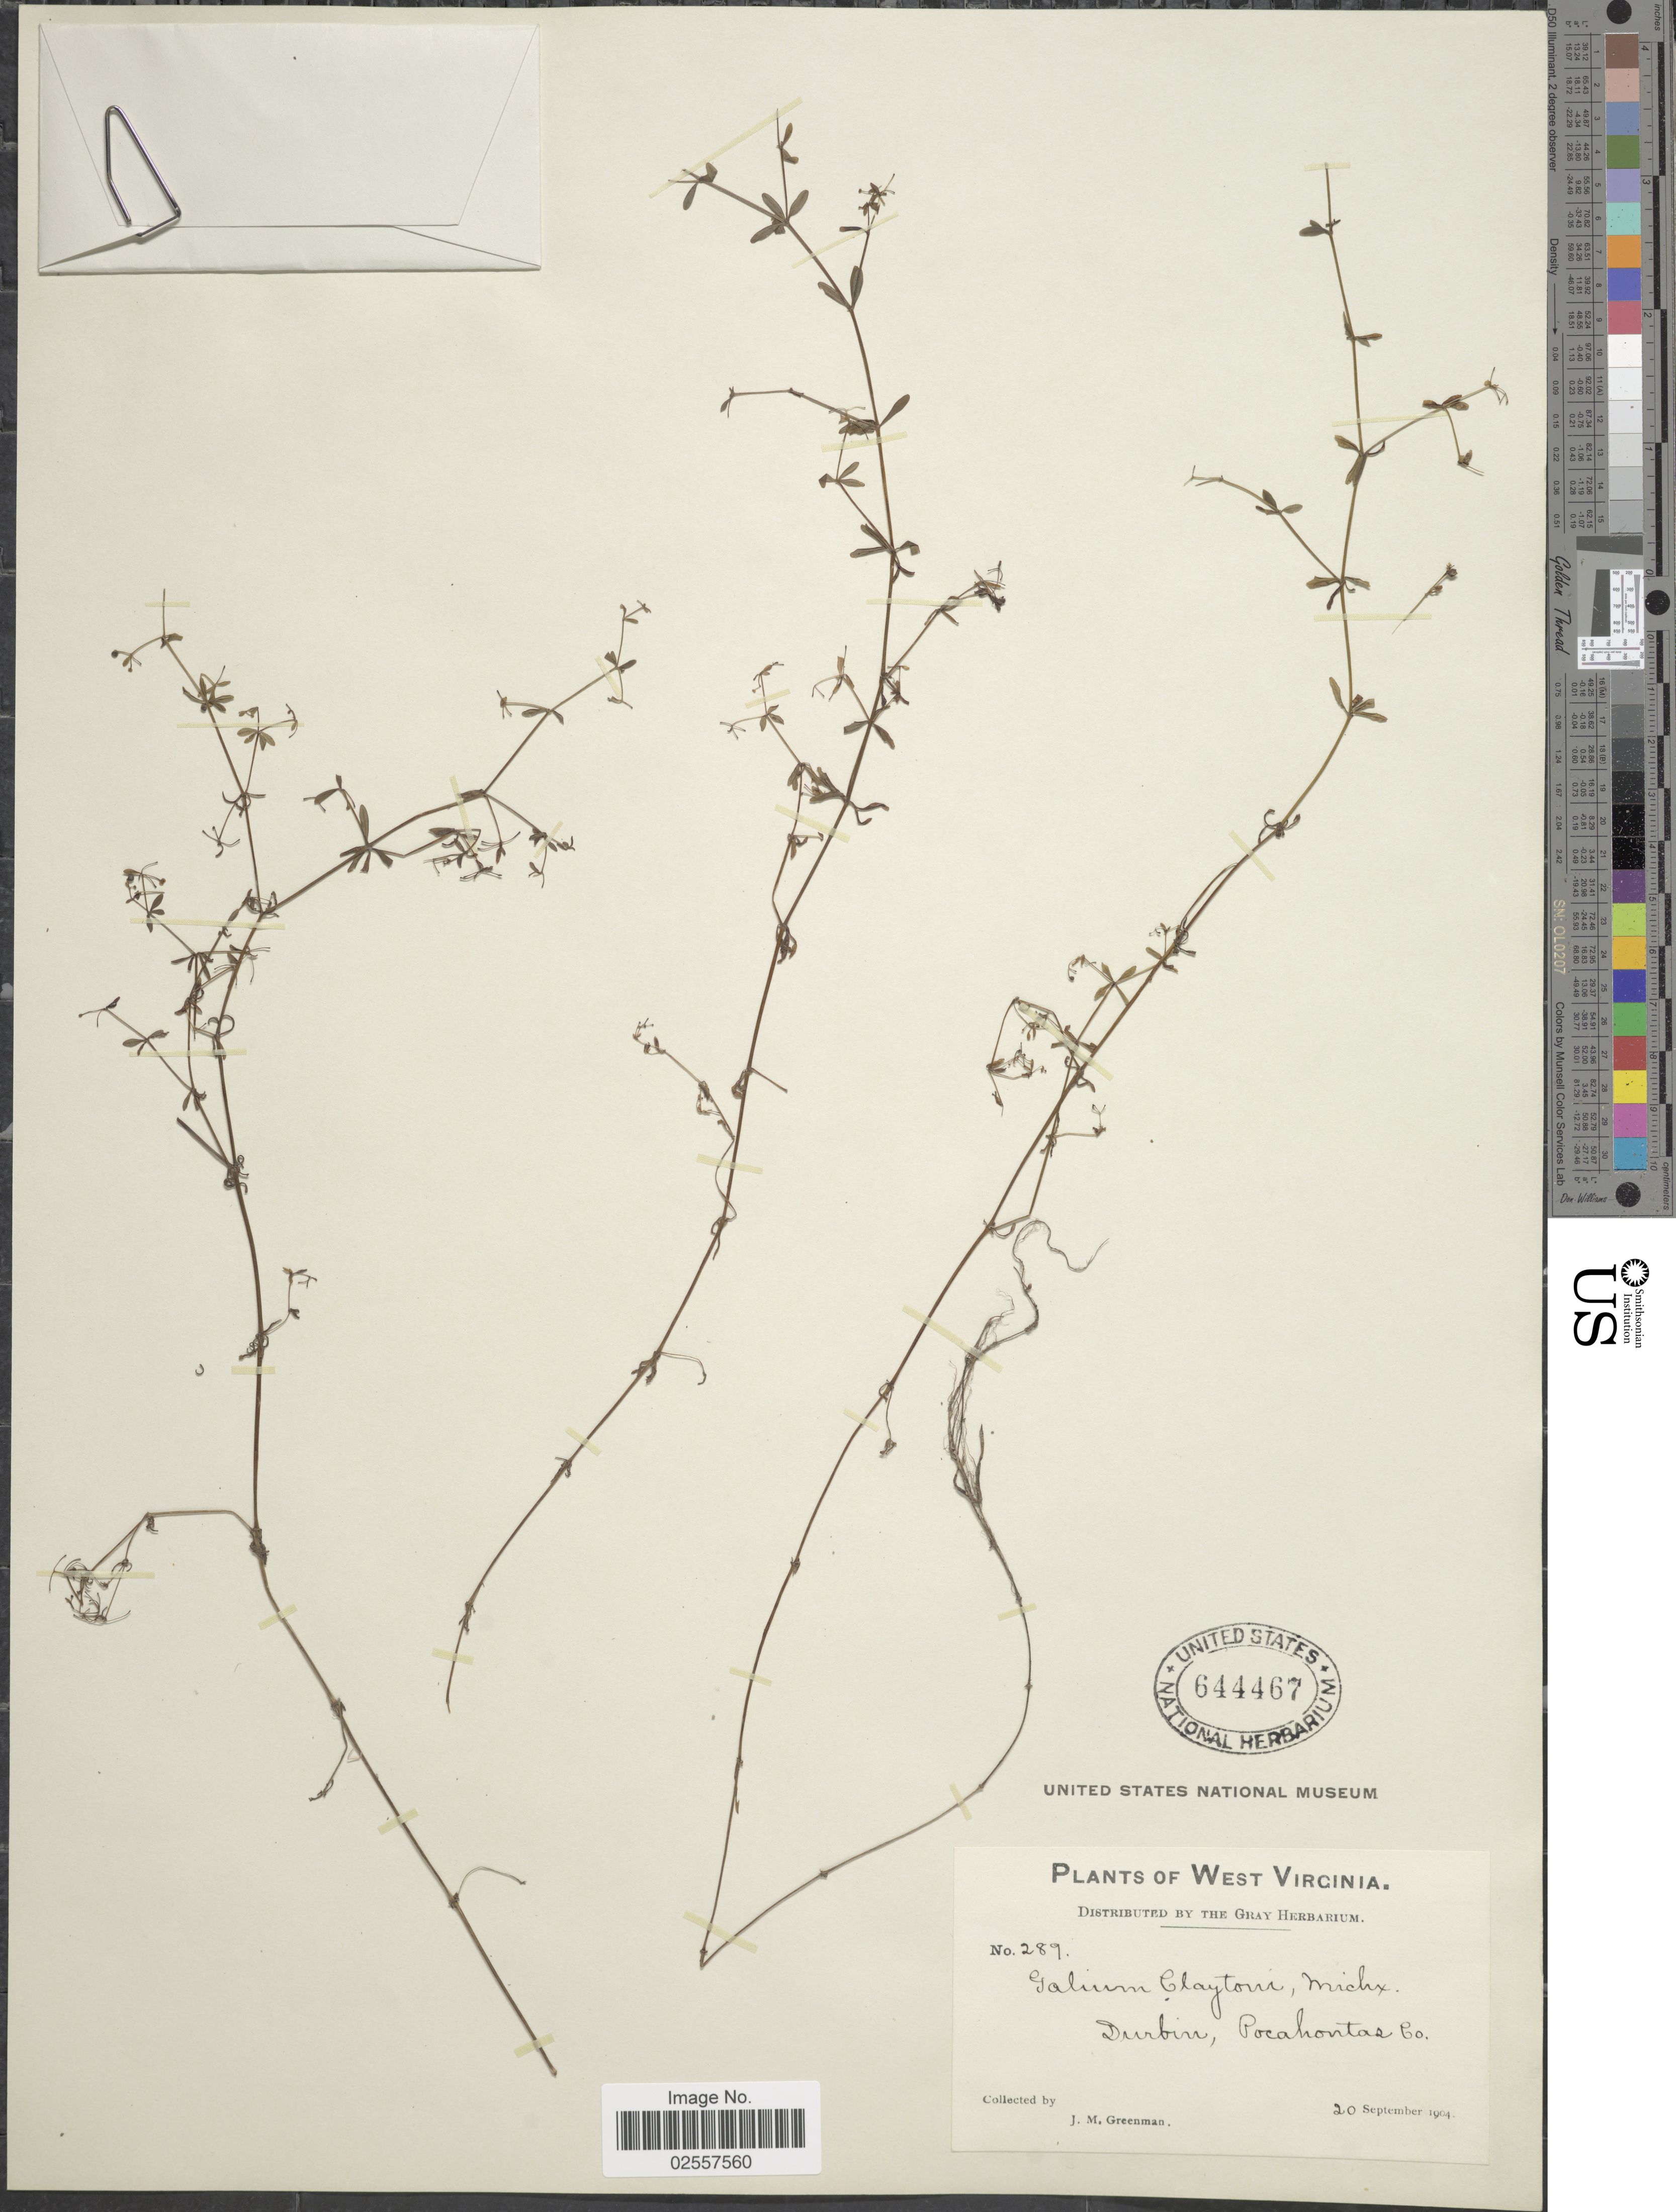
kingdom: Plantae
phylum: Tracheophyta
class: Magnoliopsida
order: Gentianales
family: Rubiaceae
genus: Galium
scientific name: Galium claytoni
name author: Michx.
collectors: J. M. Greenman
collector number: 289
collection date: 1904-09-20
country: United States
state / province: West Virginia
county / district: Pocahontas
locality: Durbin, Pocahontas Co.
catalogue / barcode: US 644467